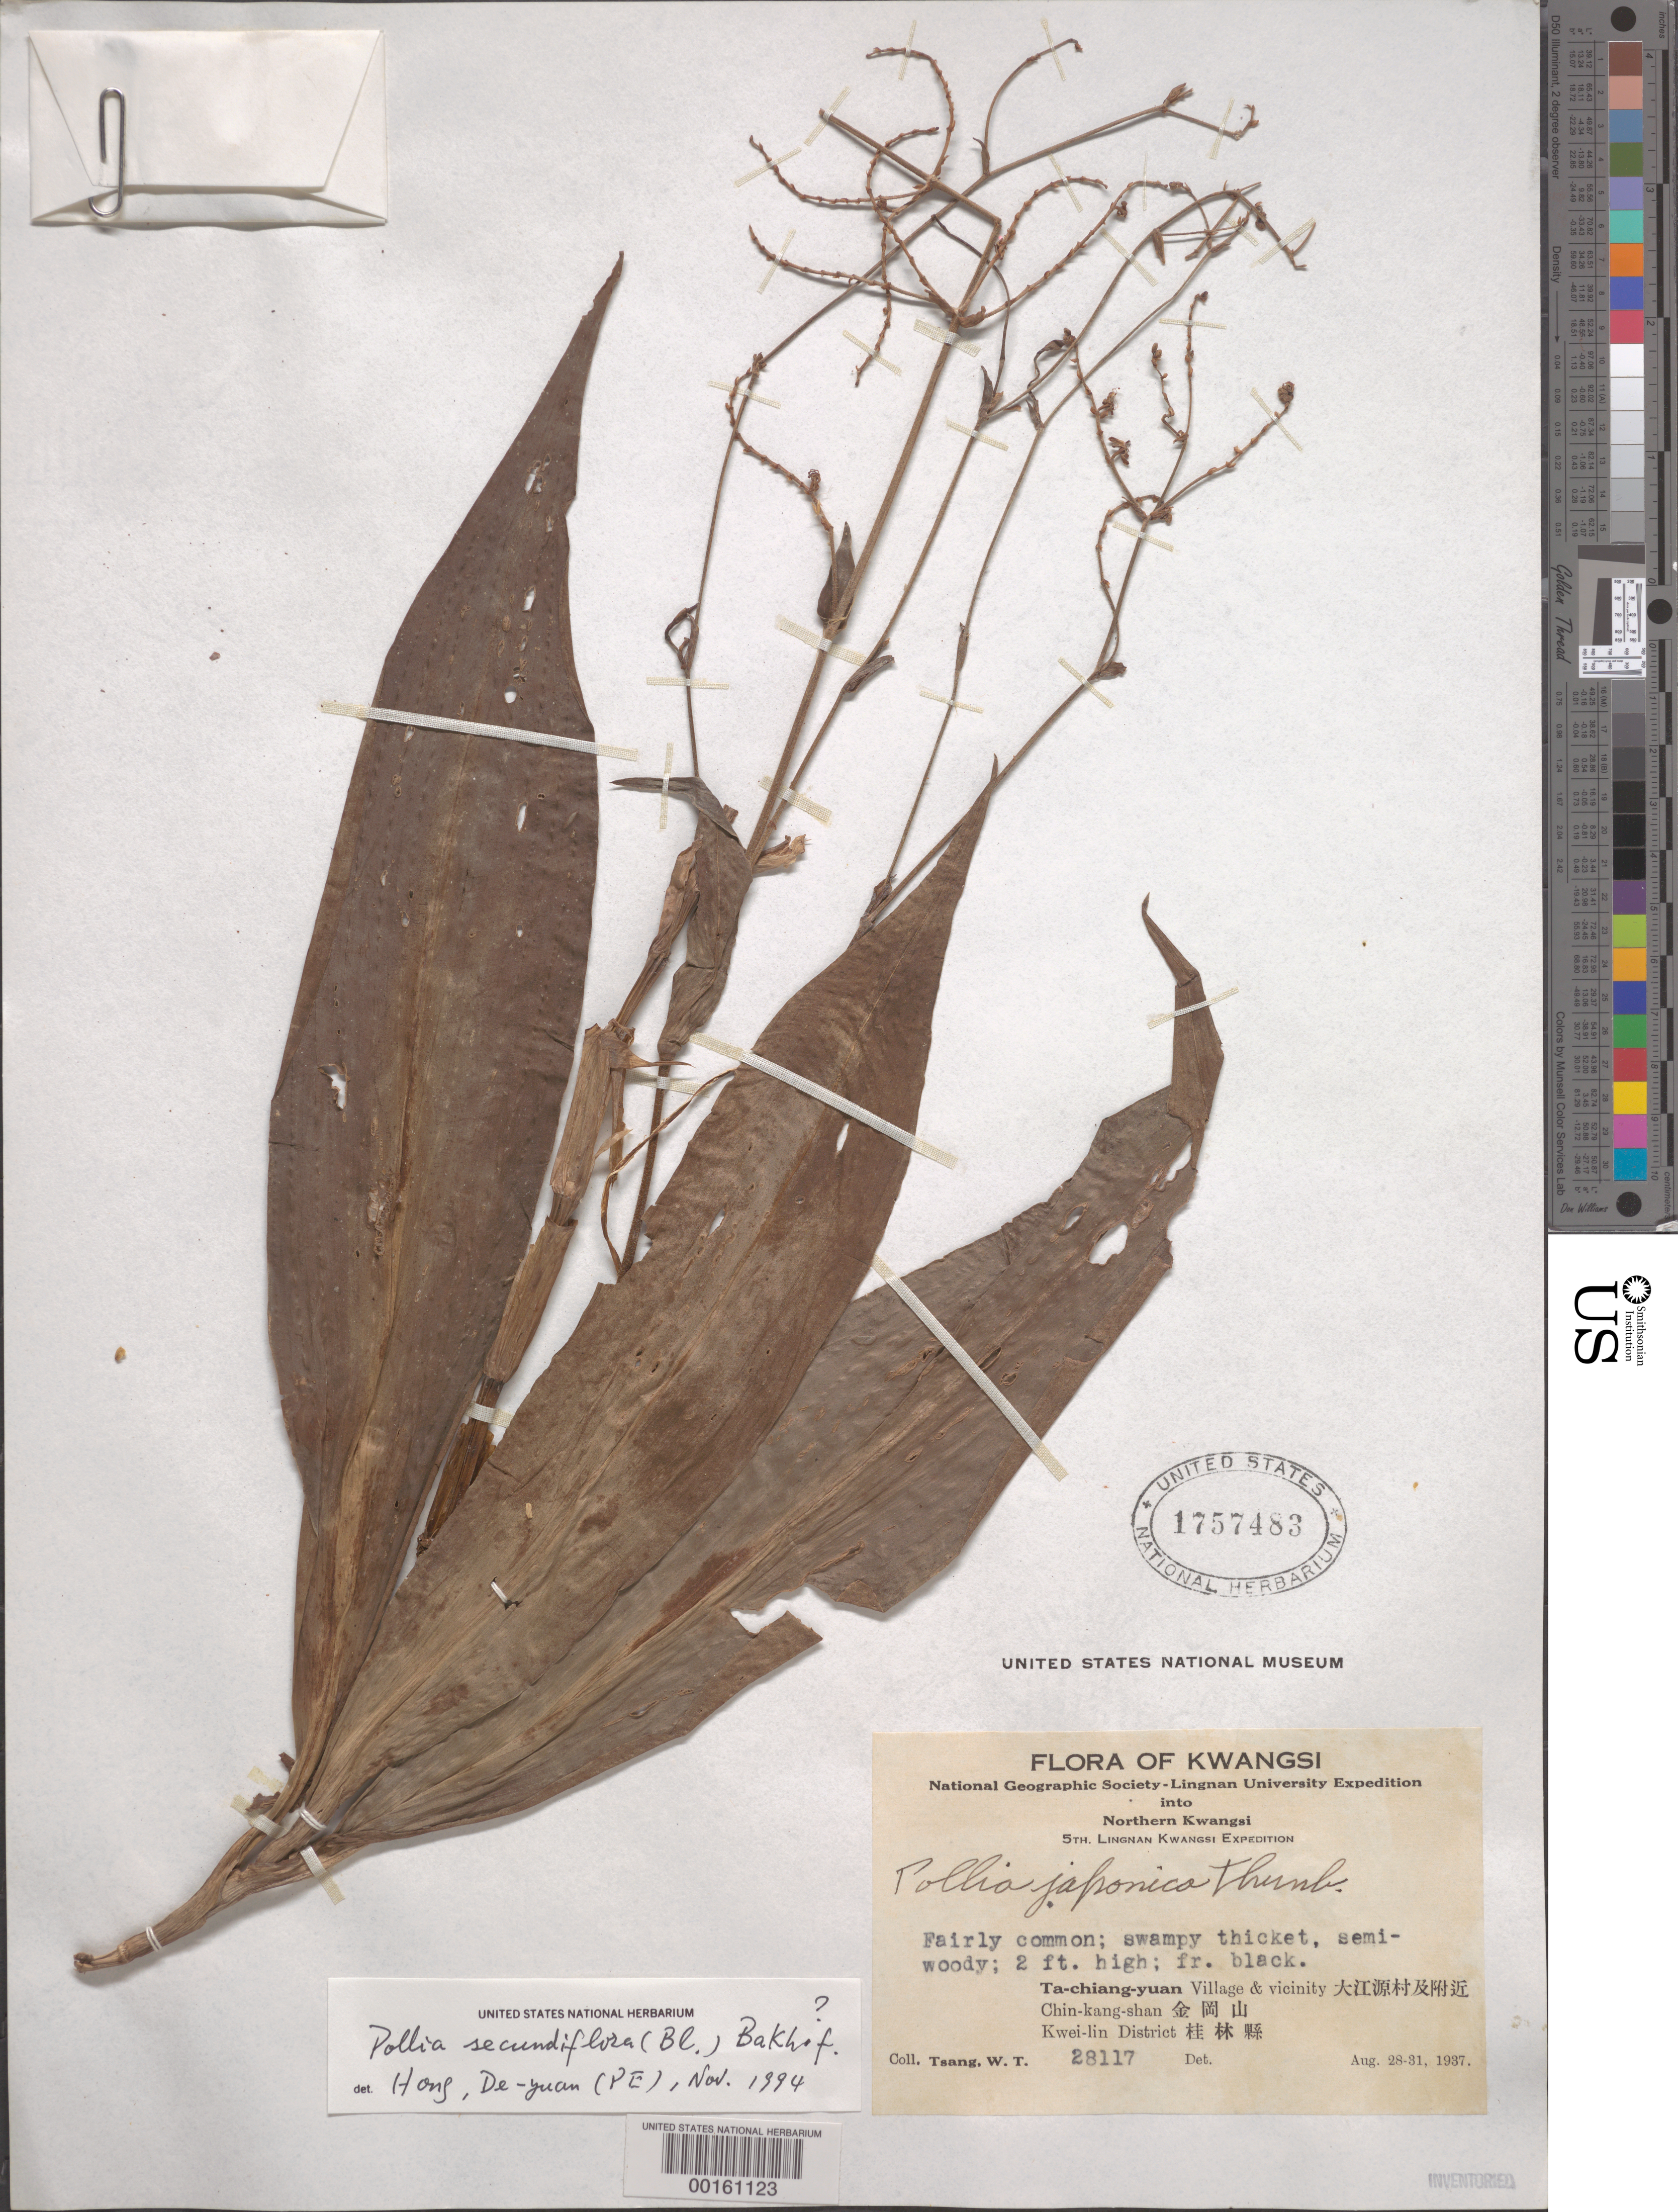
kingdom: Plantae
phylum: Tracheophyta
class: Liliopsida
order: Commelinales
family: Commelinaceae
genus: Pollia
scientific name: Pollia secundiflora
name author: (Blume) Bakh. f.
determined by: Hong, D. Y.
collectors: W. T. Tsang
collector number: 28117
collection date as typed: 28 Aug 1937 to 31 Aug 1937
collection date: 1937-08-28/1937-08-31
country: China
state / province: Jiangxi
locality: Ta-chiang-yuan village, kwei-lin district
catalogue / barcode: US 1757483